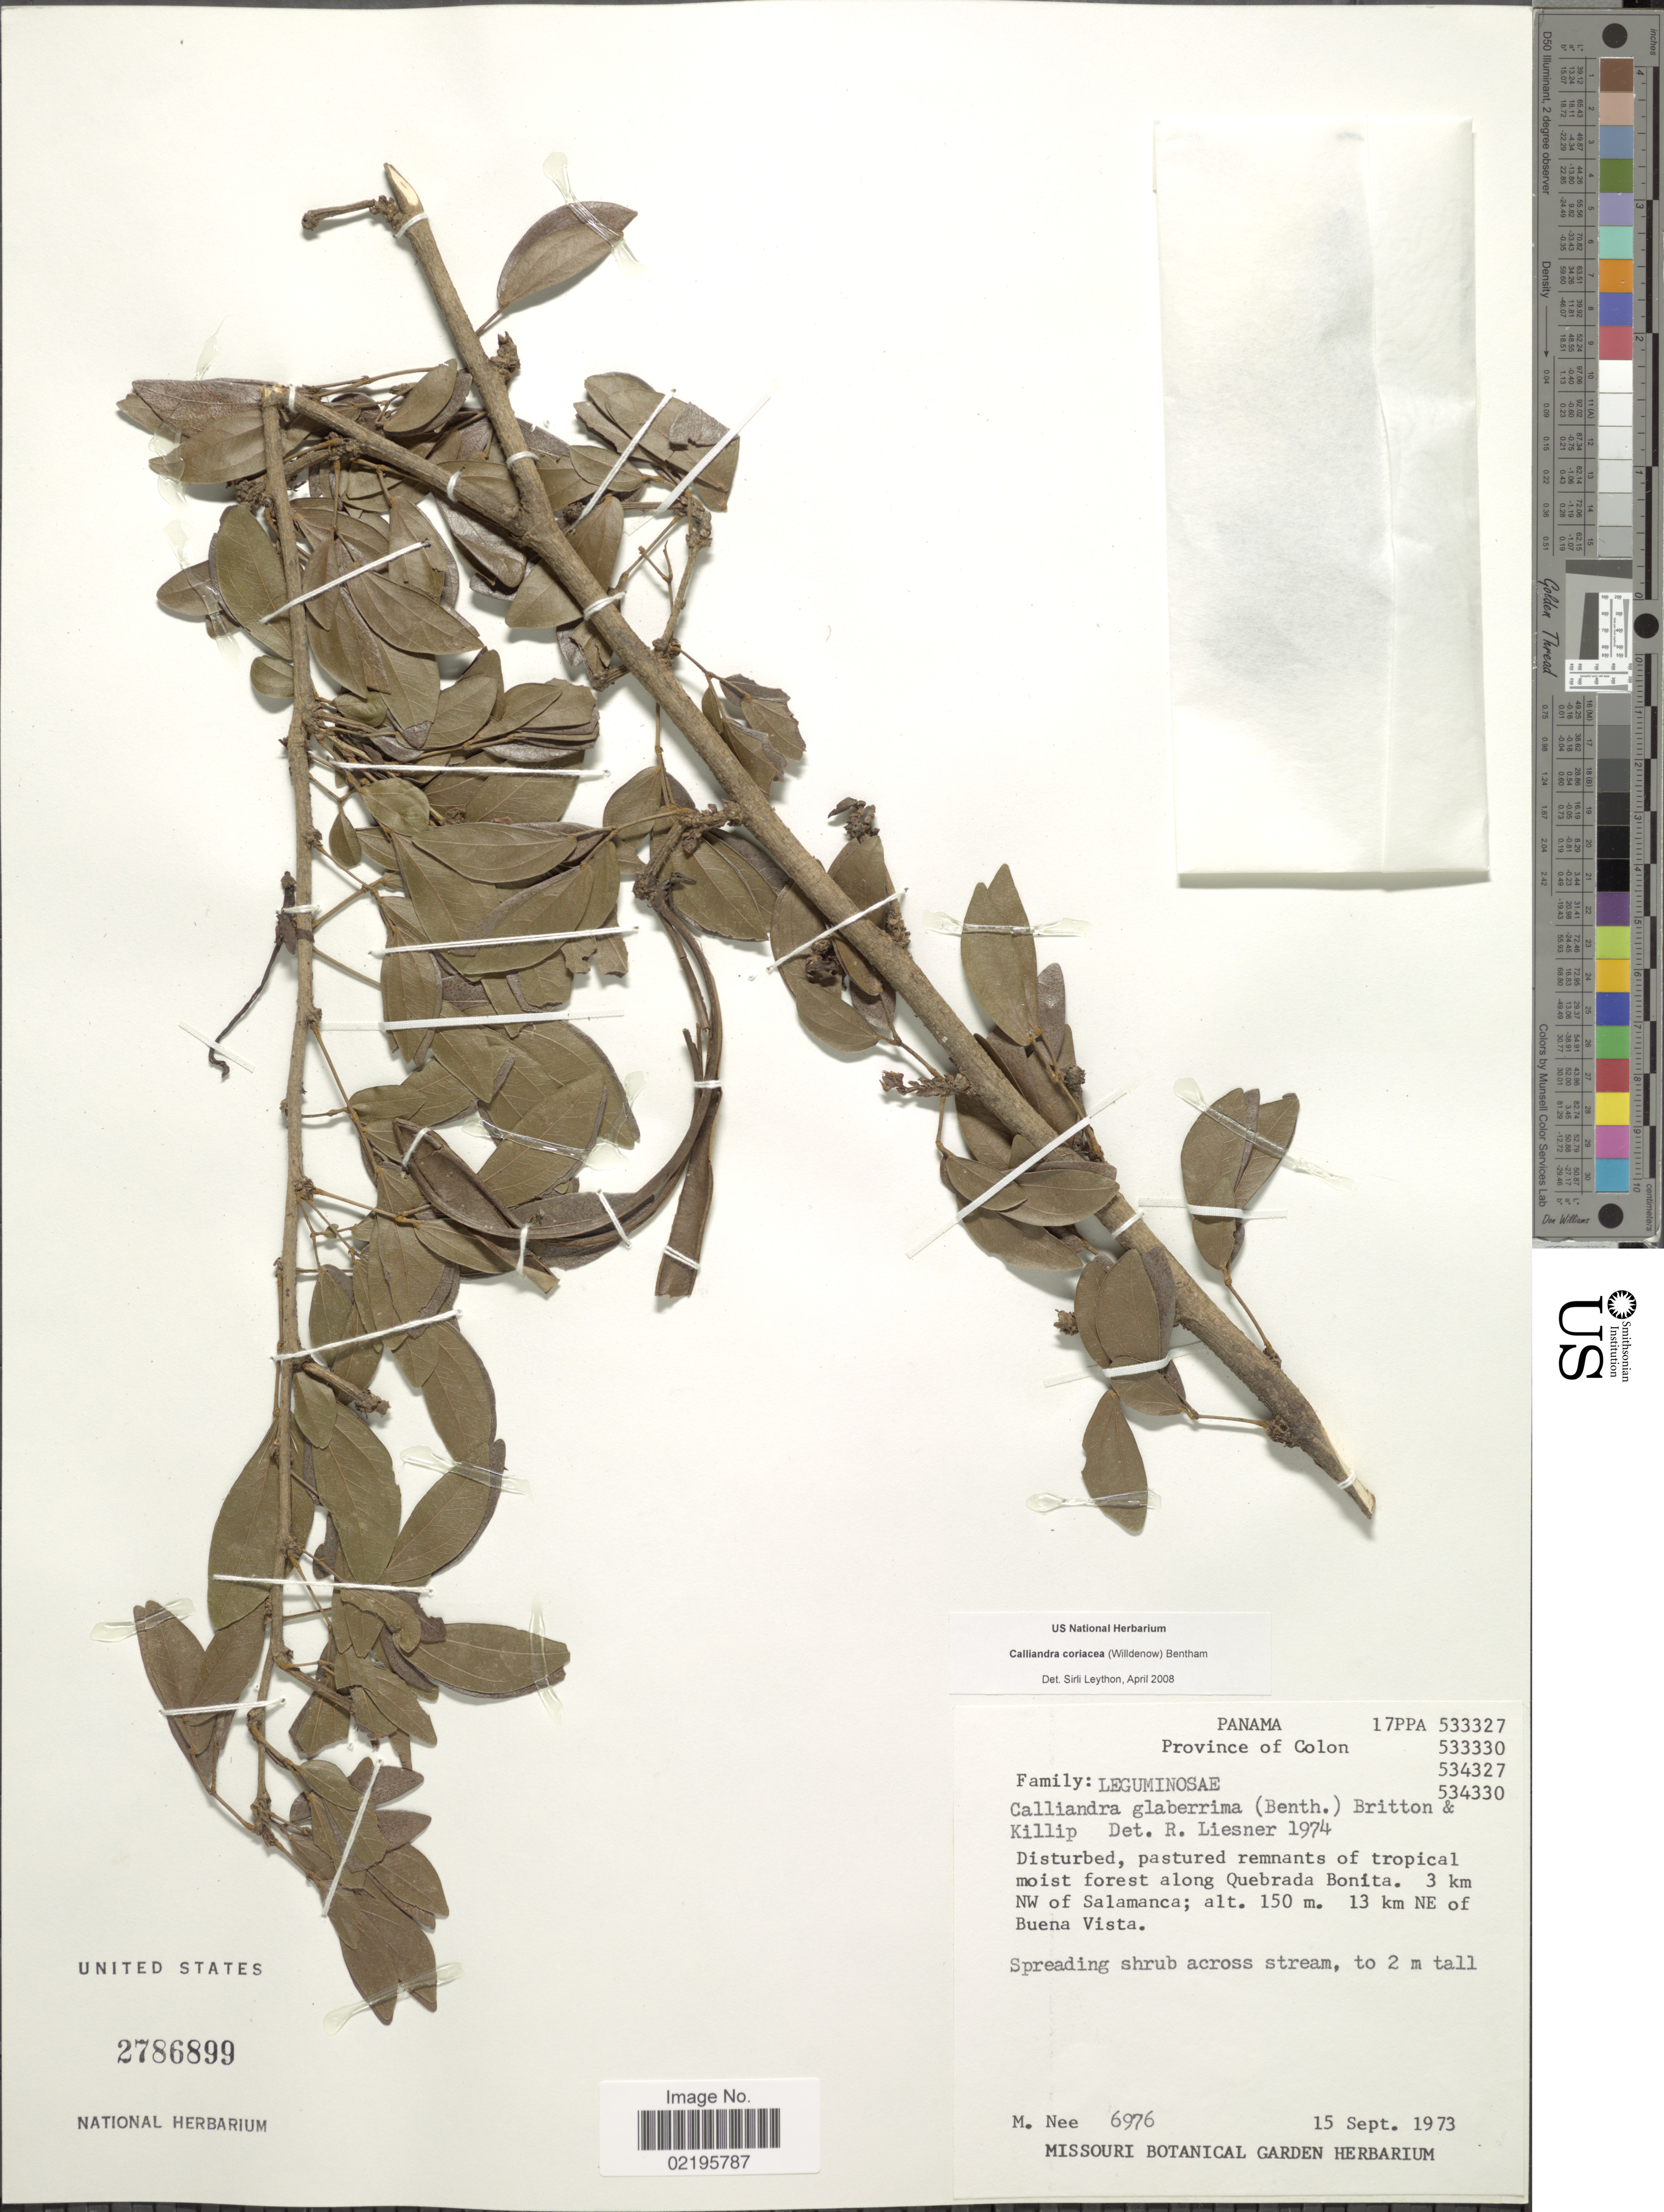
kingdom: Plantae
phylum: Tracheophyta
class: Magnoliopsida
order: Fabales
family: Fabaceae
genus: Calliandra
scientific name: Calliandra coriacea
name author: (Humb. & Bonpl. ex Willd.) Benth.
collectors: M. Nee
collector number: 6976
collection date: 1973-09-15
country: Panama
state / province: Colón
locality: Disturbed, pastured remnants of tropical moist forest along Quebrada Bonita. 3 km NW of Salamanca. 13 km NE of Buena Vista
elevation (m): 150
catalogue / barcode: US 2786899